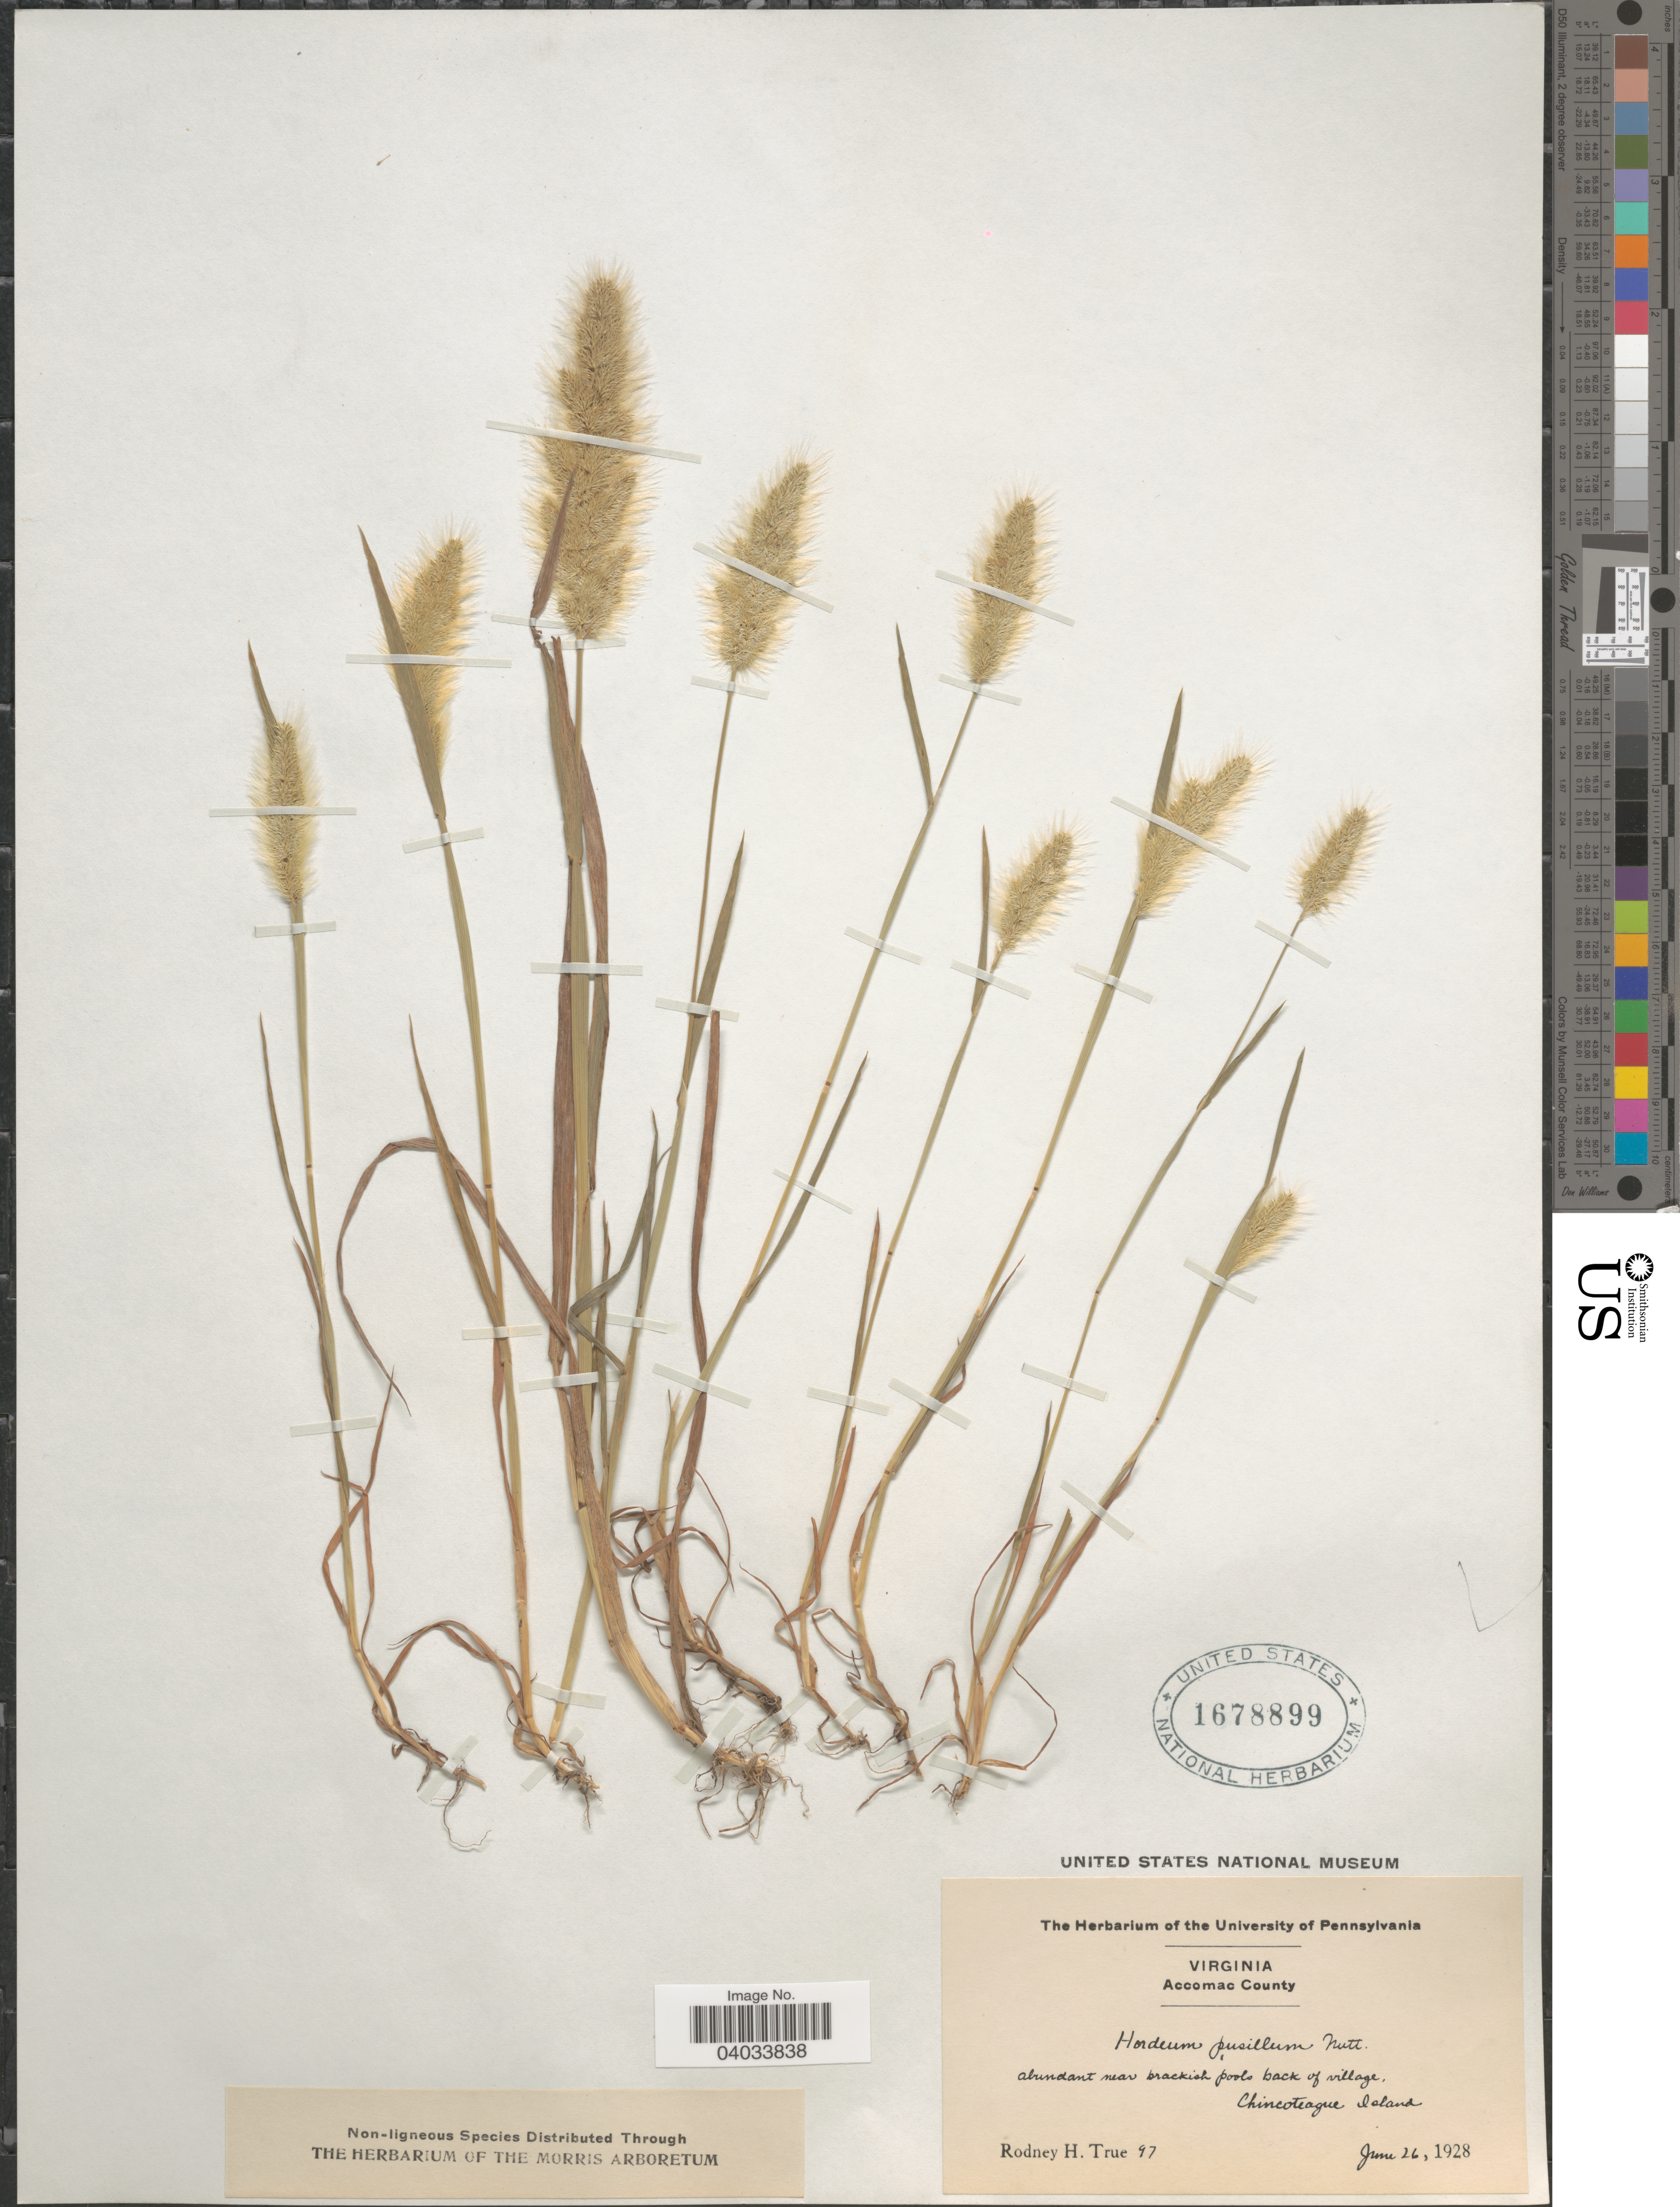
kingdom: Plantae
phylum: Tracheophyta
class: Liliopsida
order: Poales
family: Poaceae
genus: Polypogon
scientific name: Polypogon monspeliensis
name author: (L.) Desf.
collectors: R. H. True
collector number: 97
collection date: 1928-06-26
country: United States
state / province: Virginia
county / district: Accomack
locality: Accomac County. Near brackish pools back of village, Chincoteague Island.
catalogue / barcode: US 1678899